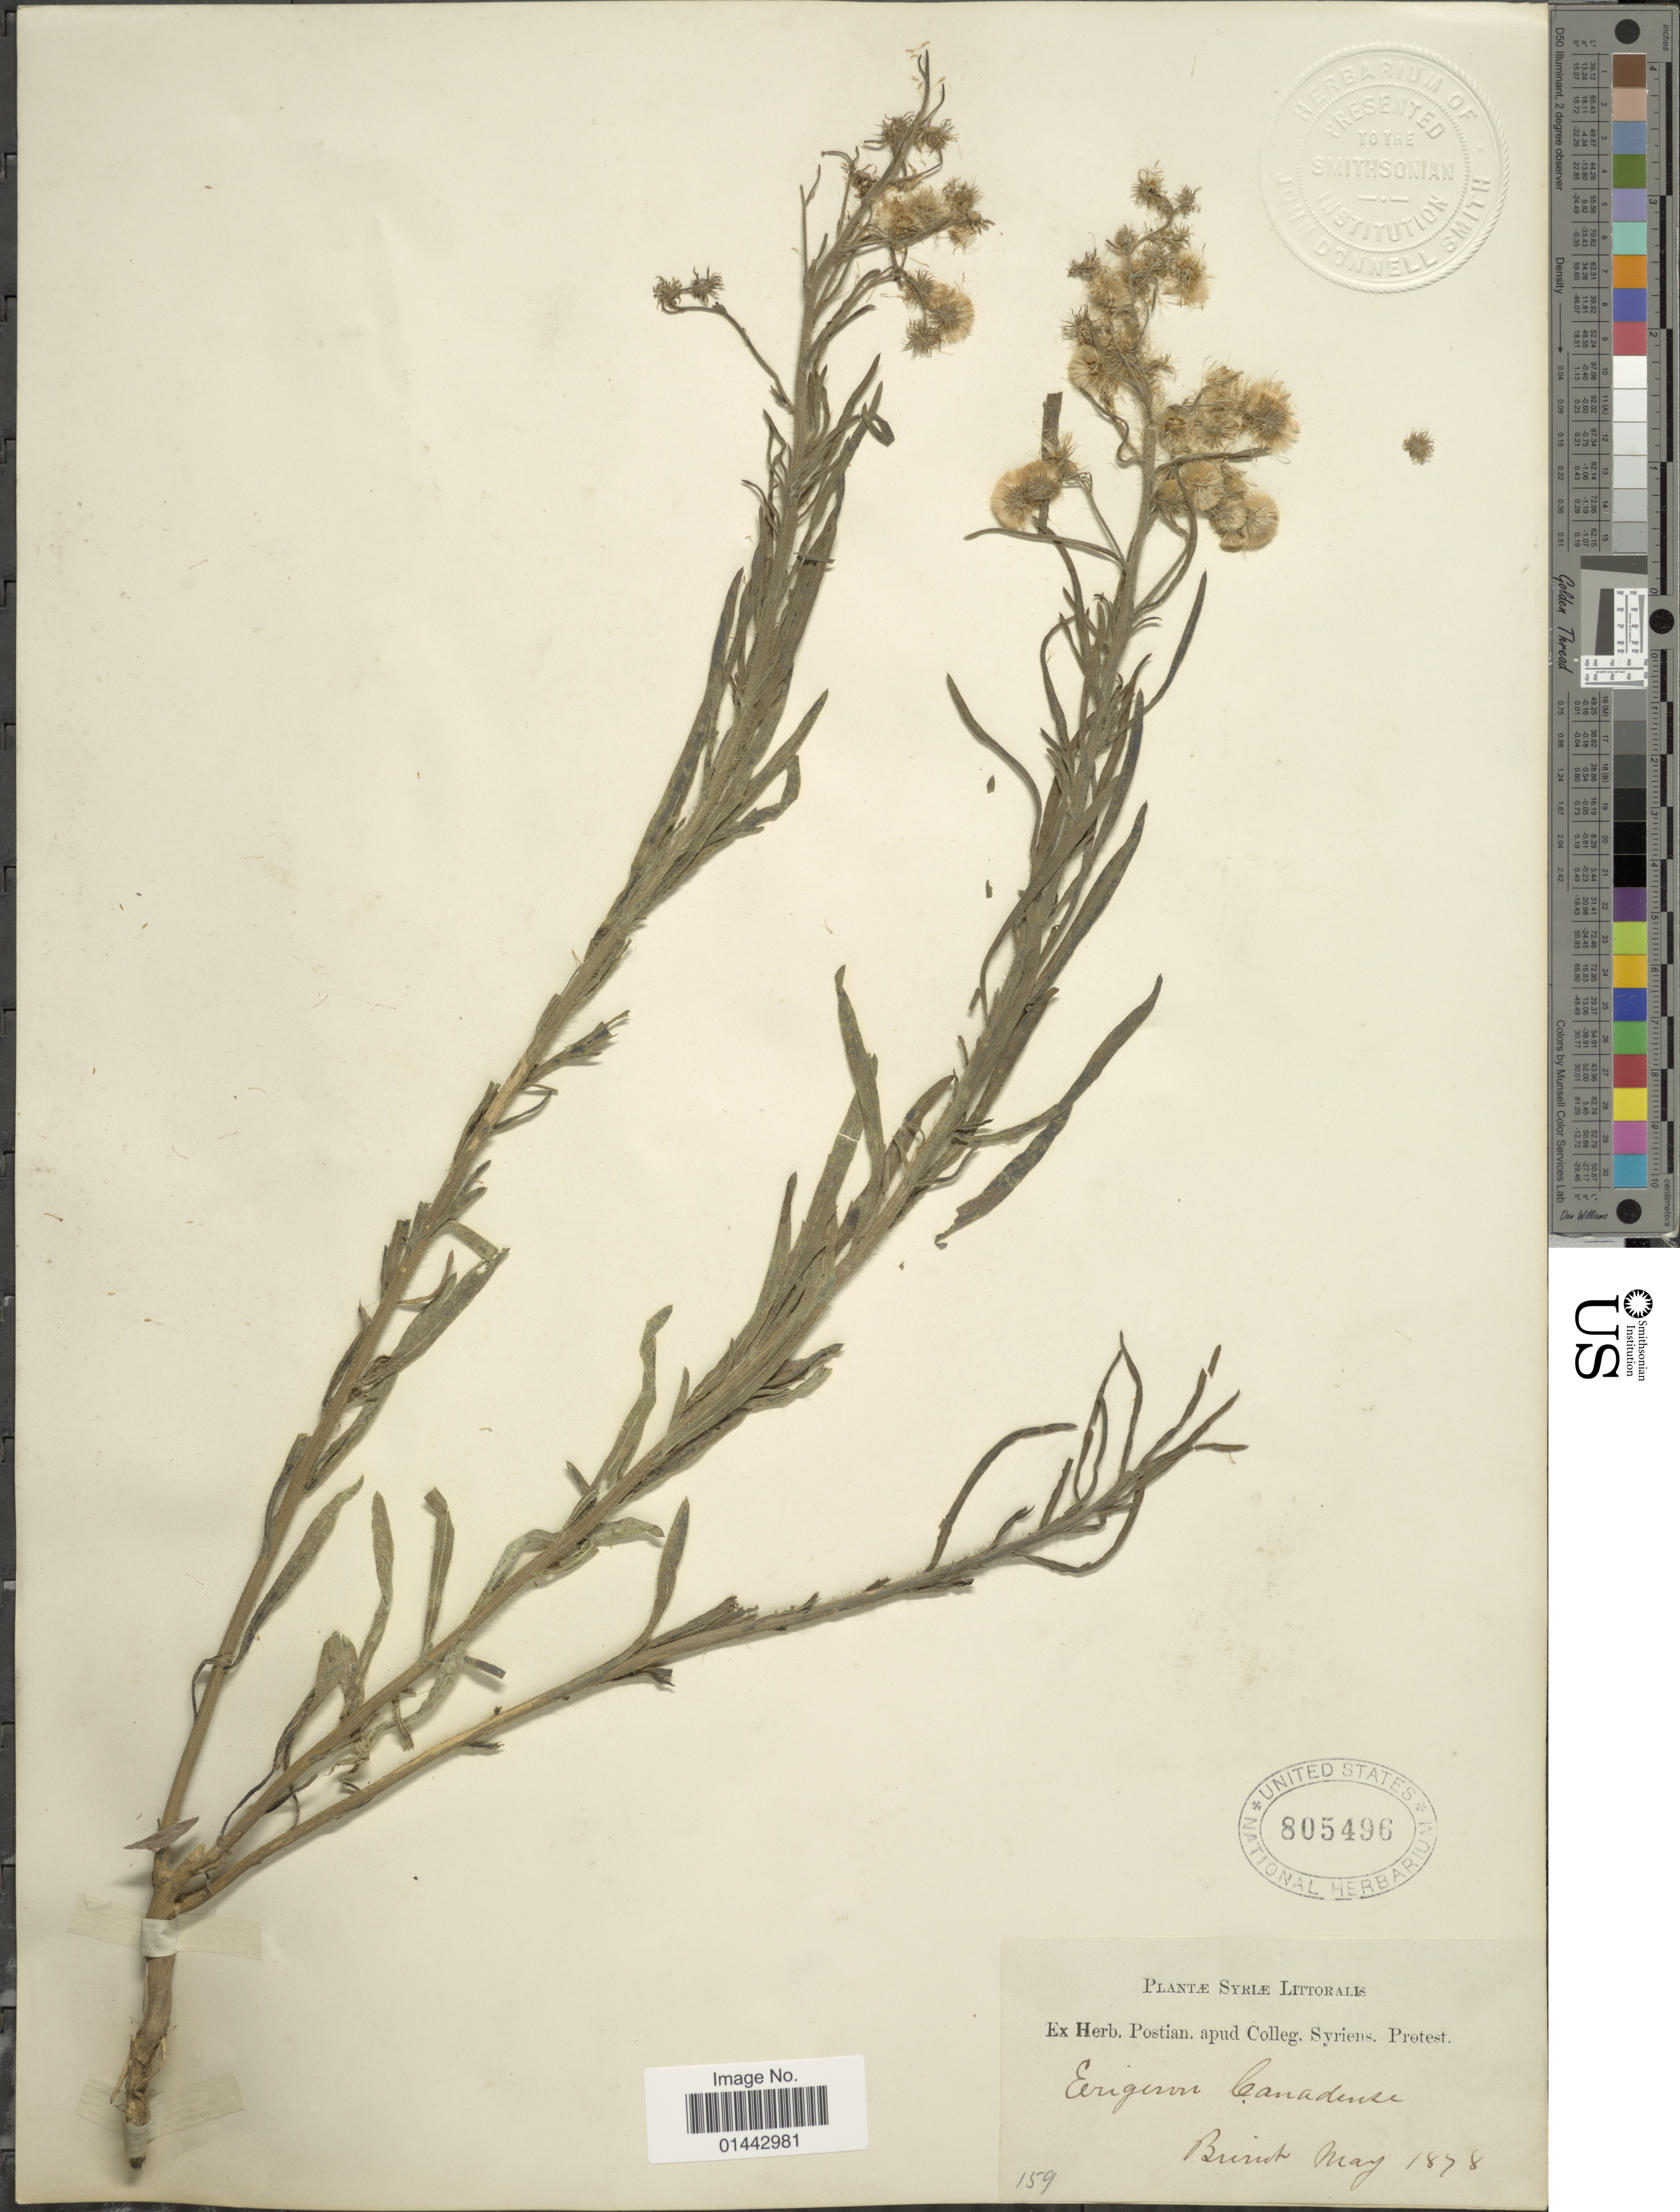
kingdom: Plantae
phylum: Tracheophyta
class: Magnoliopsida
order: Asterales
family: Asteraceae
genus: Erigeron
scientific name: Erigeron bonariensis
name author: L.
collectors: ex herb. Postian. apud Colleg. Syriens. Protest. USE "Fannie P. A. Shepard" (10308853) AS PRIMARY COLLECTOR INSTEAD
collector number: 159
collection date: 1878-05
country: Syria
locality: Burich.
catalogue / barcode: US 805496